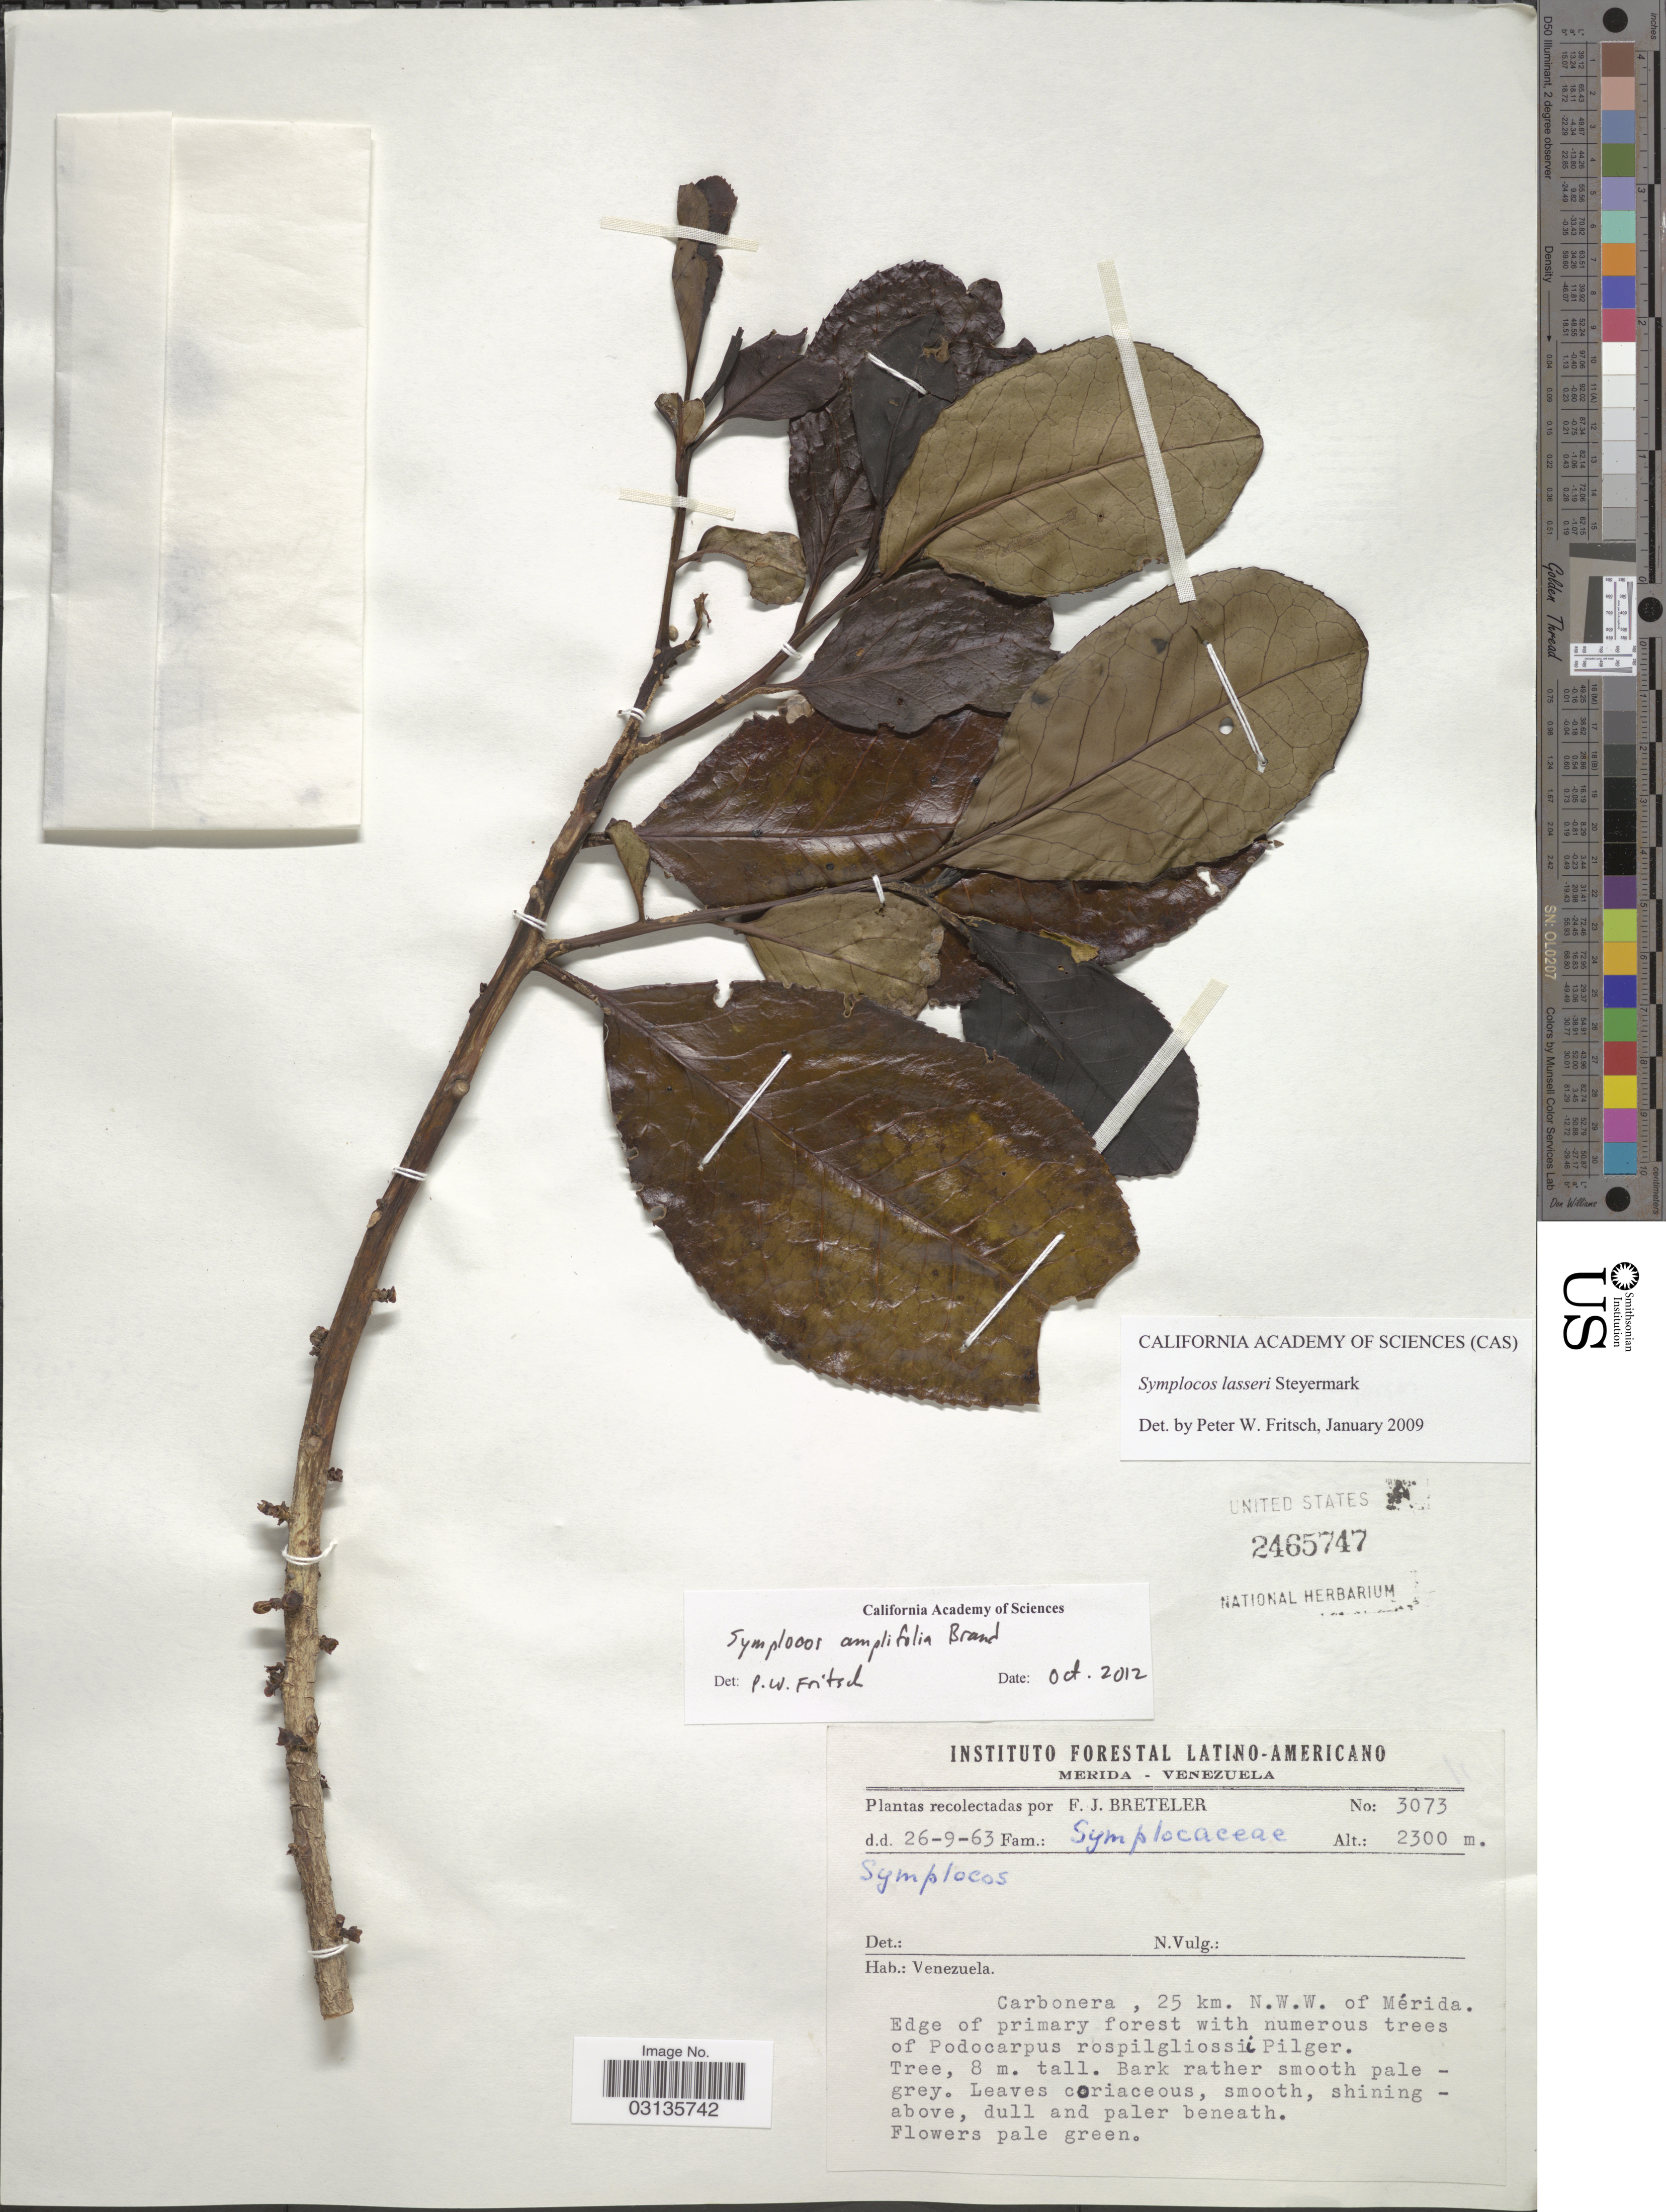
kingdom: Plantae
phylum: Tracheophyta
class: Magnoliopsida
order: Ericales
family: Symplocaceae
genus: Symplocos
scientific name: Symplocos lasseri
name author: Steyerm.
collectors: F. J. Breteler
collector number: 3073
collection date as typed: Transcribed d/m/y: 26/9/63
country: Venezuela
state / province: Mérida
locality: Carbonera, 25 km. N.W.W. of Mérida.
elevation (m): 2300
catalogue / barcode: US 2465747